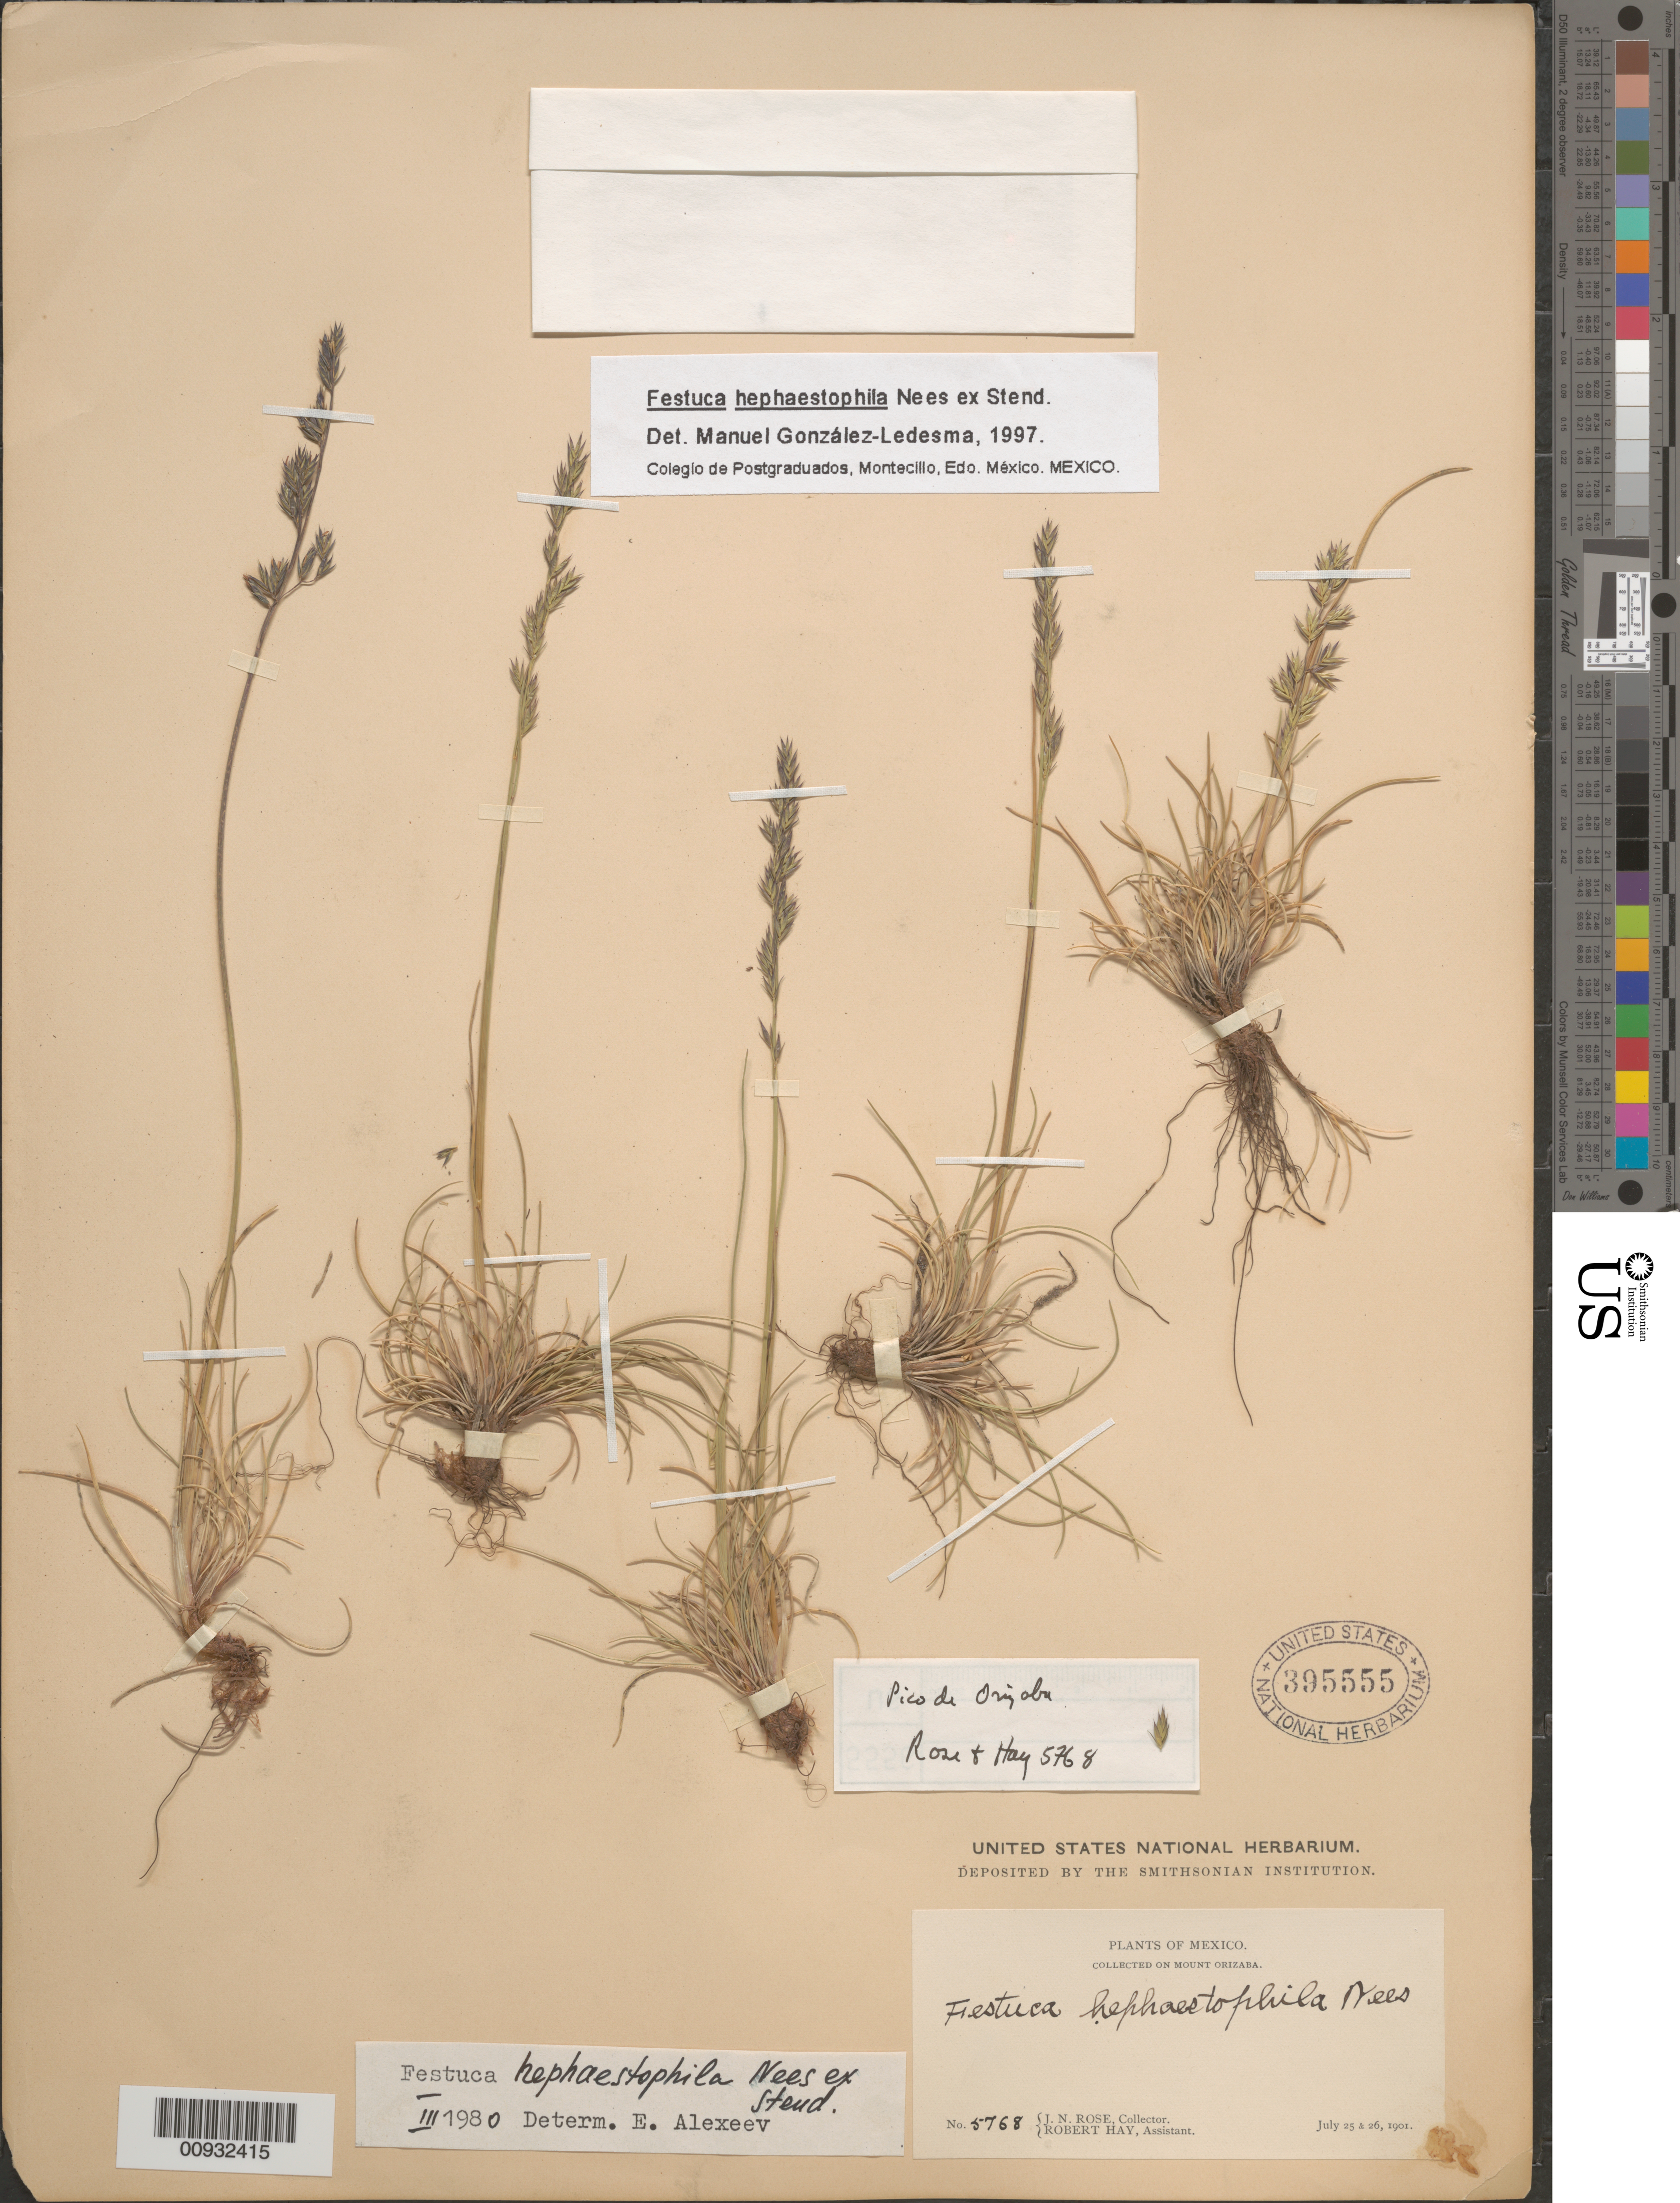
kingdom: Plantae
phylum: Tracheophyta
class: Liliopsida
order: Poales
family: Poaceae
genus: Festuca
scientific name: Festuca hephaestophila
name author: Nees ex Steud.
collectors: J. N. Rose & R. H. Hay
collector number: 5768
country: Mexico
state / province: Puebla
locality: Mt. Orizaba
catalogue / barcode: US 395555